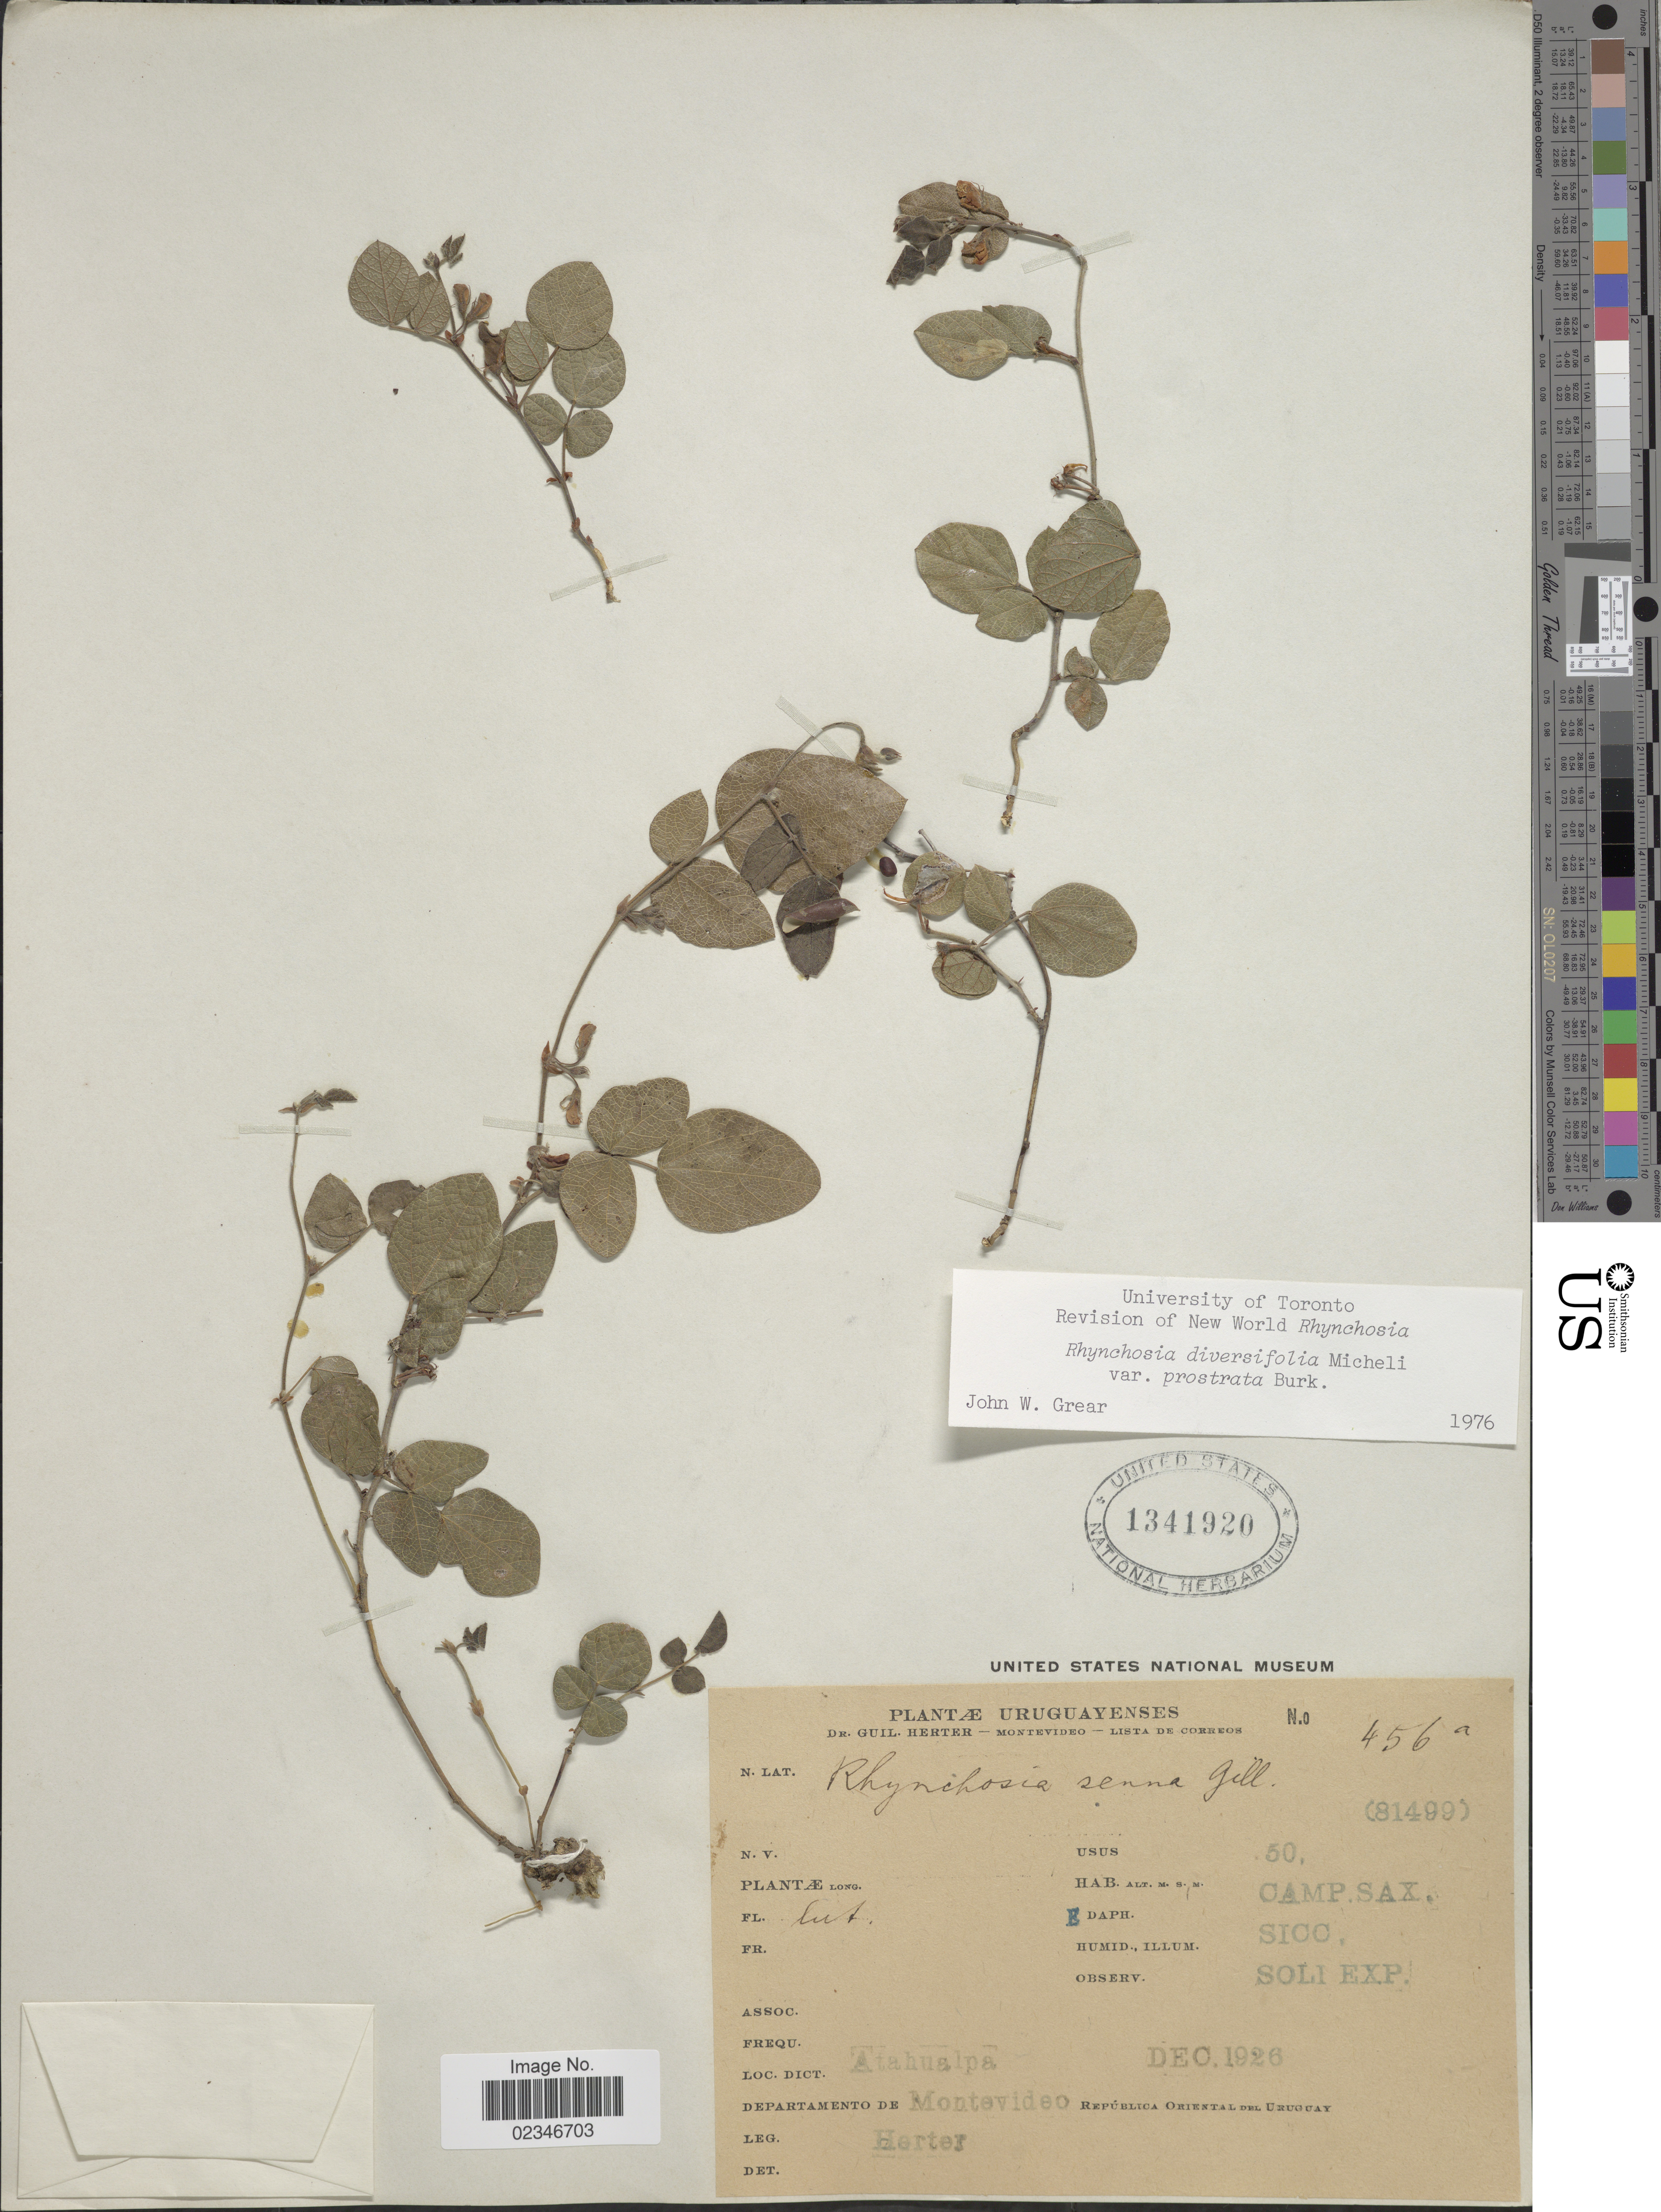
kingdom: Plantae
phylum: Tracheophyta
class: Magnoliopsida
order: Fabales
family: Fabaceae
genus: Rhynchosia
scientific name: Rhynchosia diversifolia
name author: Micheli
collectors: G. Herter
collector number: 456a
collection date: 1926-12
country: Uruguay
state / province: Montevideo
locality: Atahualpa, Departamento de Montevideo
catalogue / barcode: US 1341920